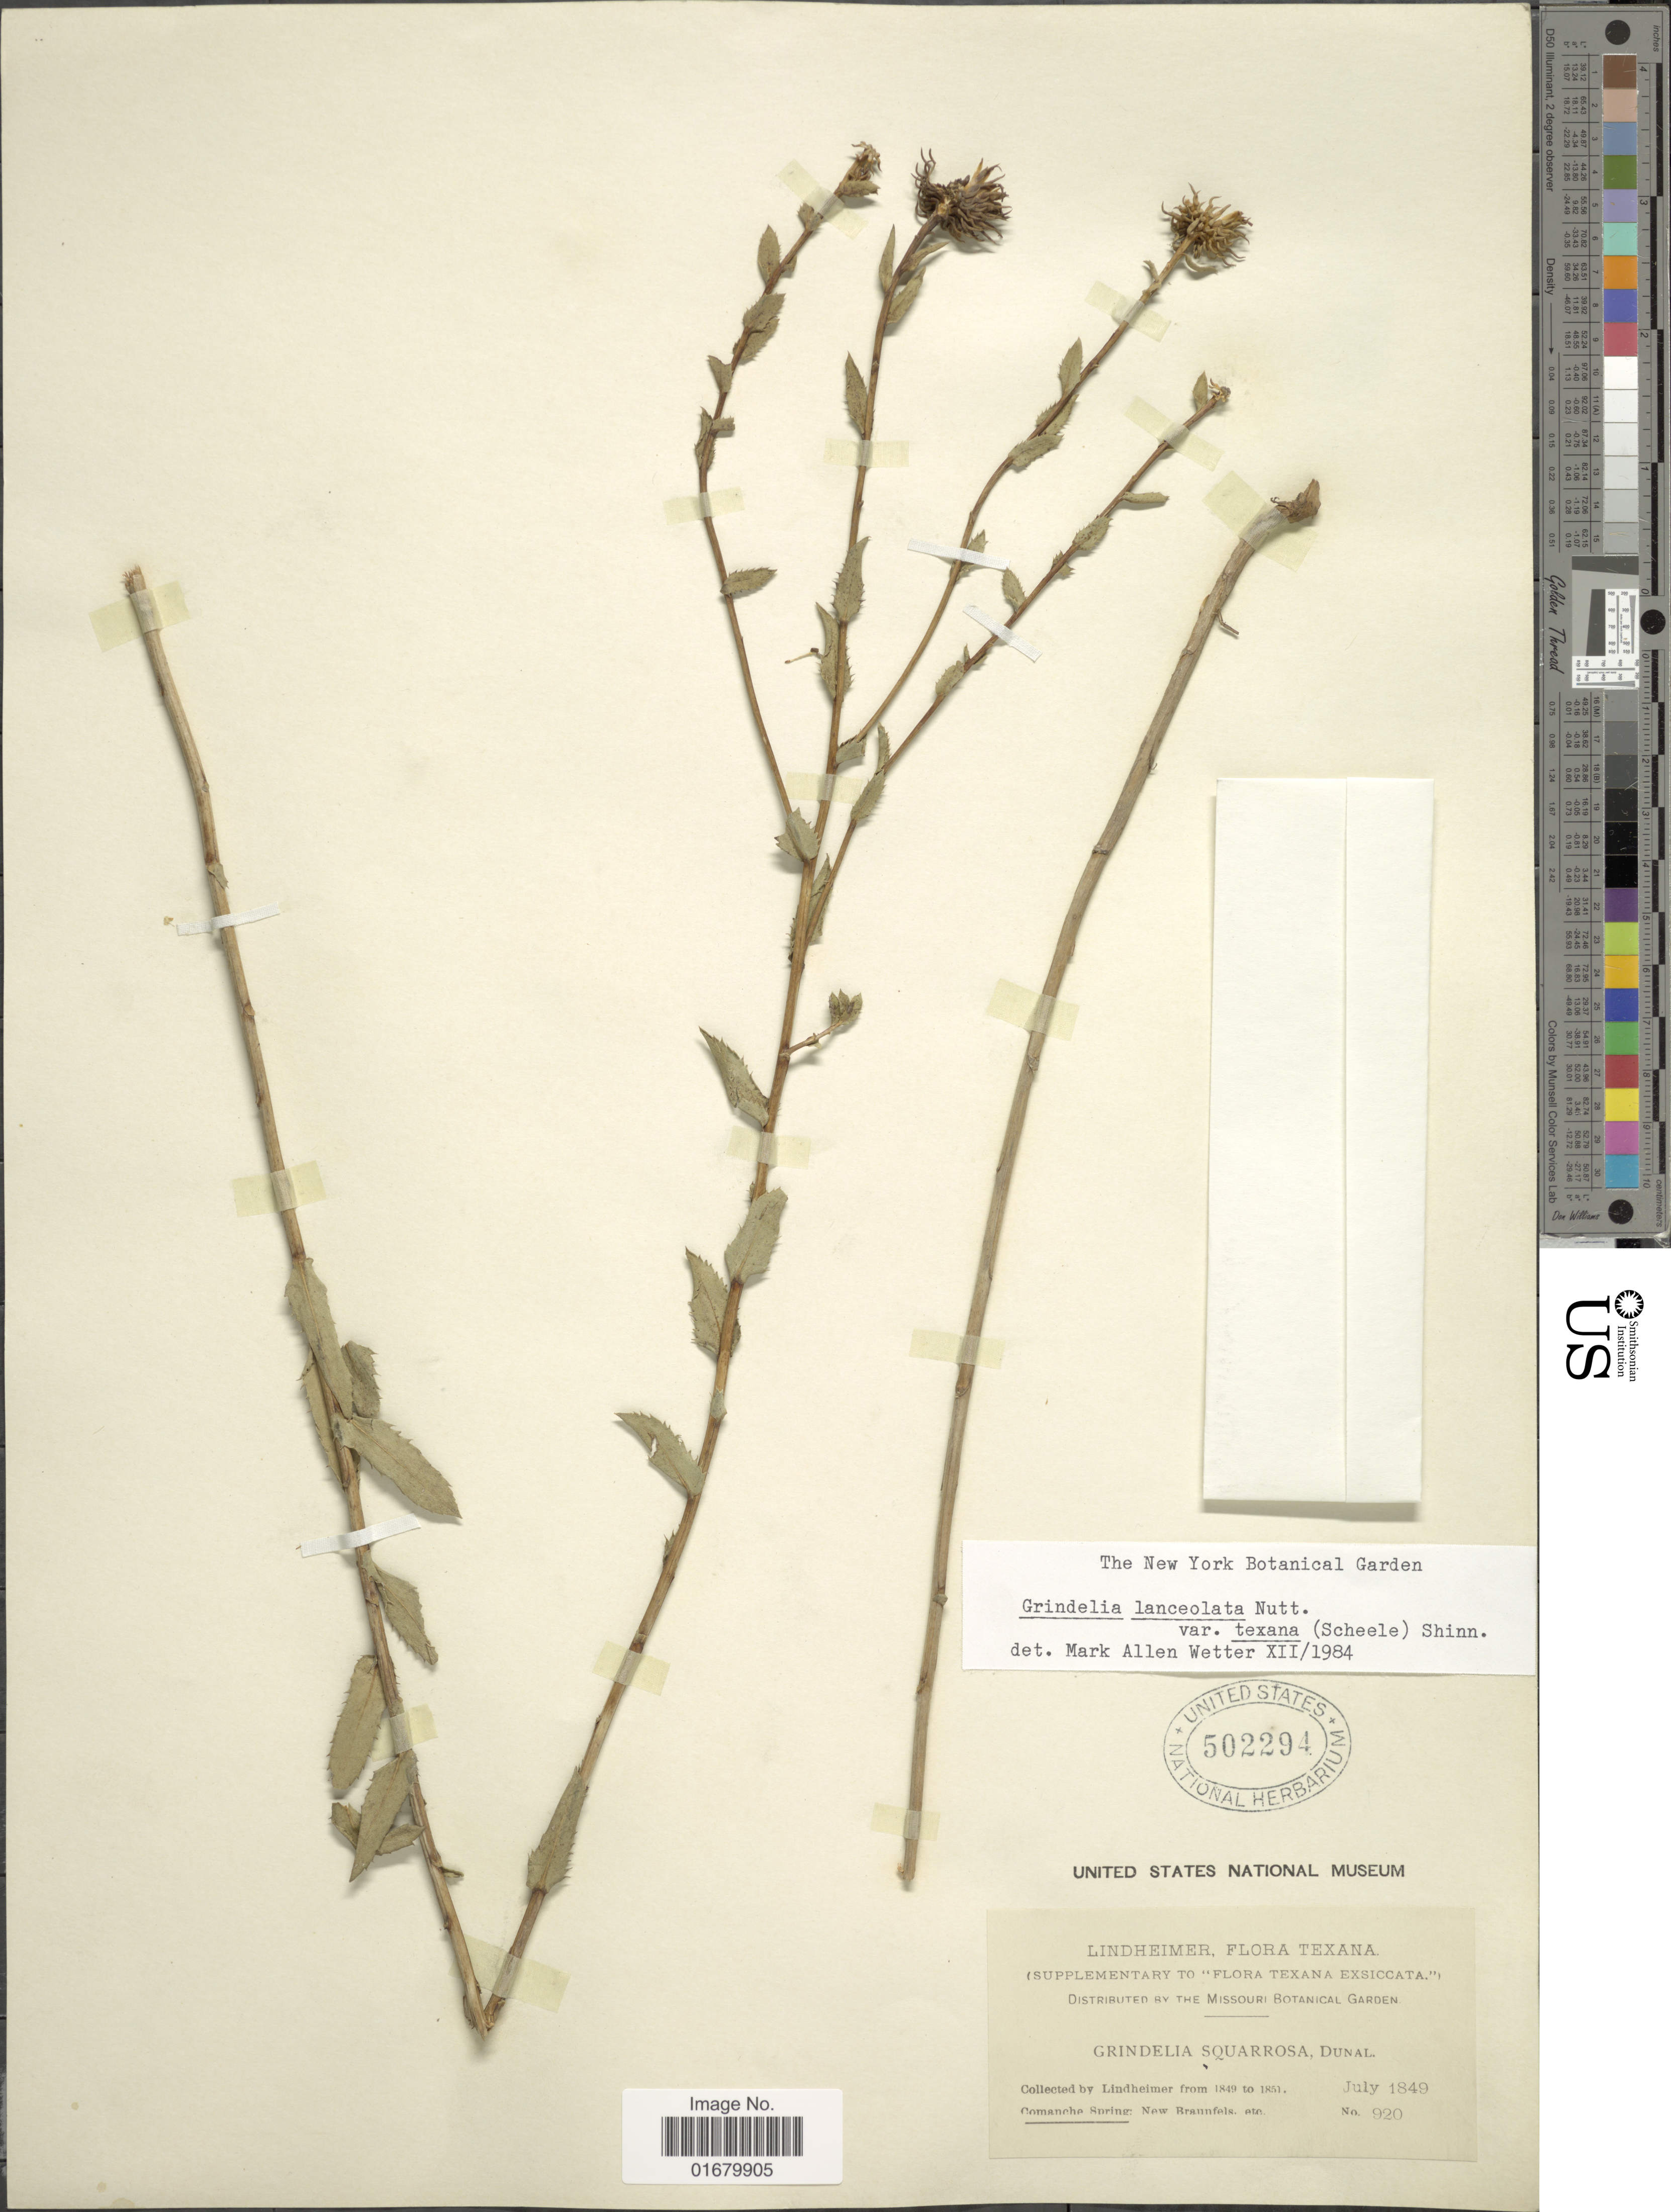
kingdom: Plantae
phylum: Tracheophyta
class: Magnoliopsida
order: Asterales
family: Asteraceae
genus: Grindelia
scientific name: Grindelia lanceolata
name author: Nutt.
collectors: -. Lindheimer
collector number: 920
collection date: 1849-07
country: United States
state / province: Texas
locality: Comanche Spring, New Braunfels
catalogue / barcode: US 502294